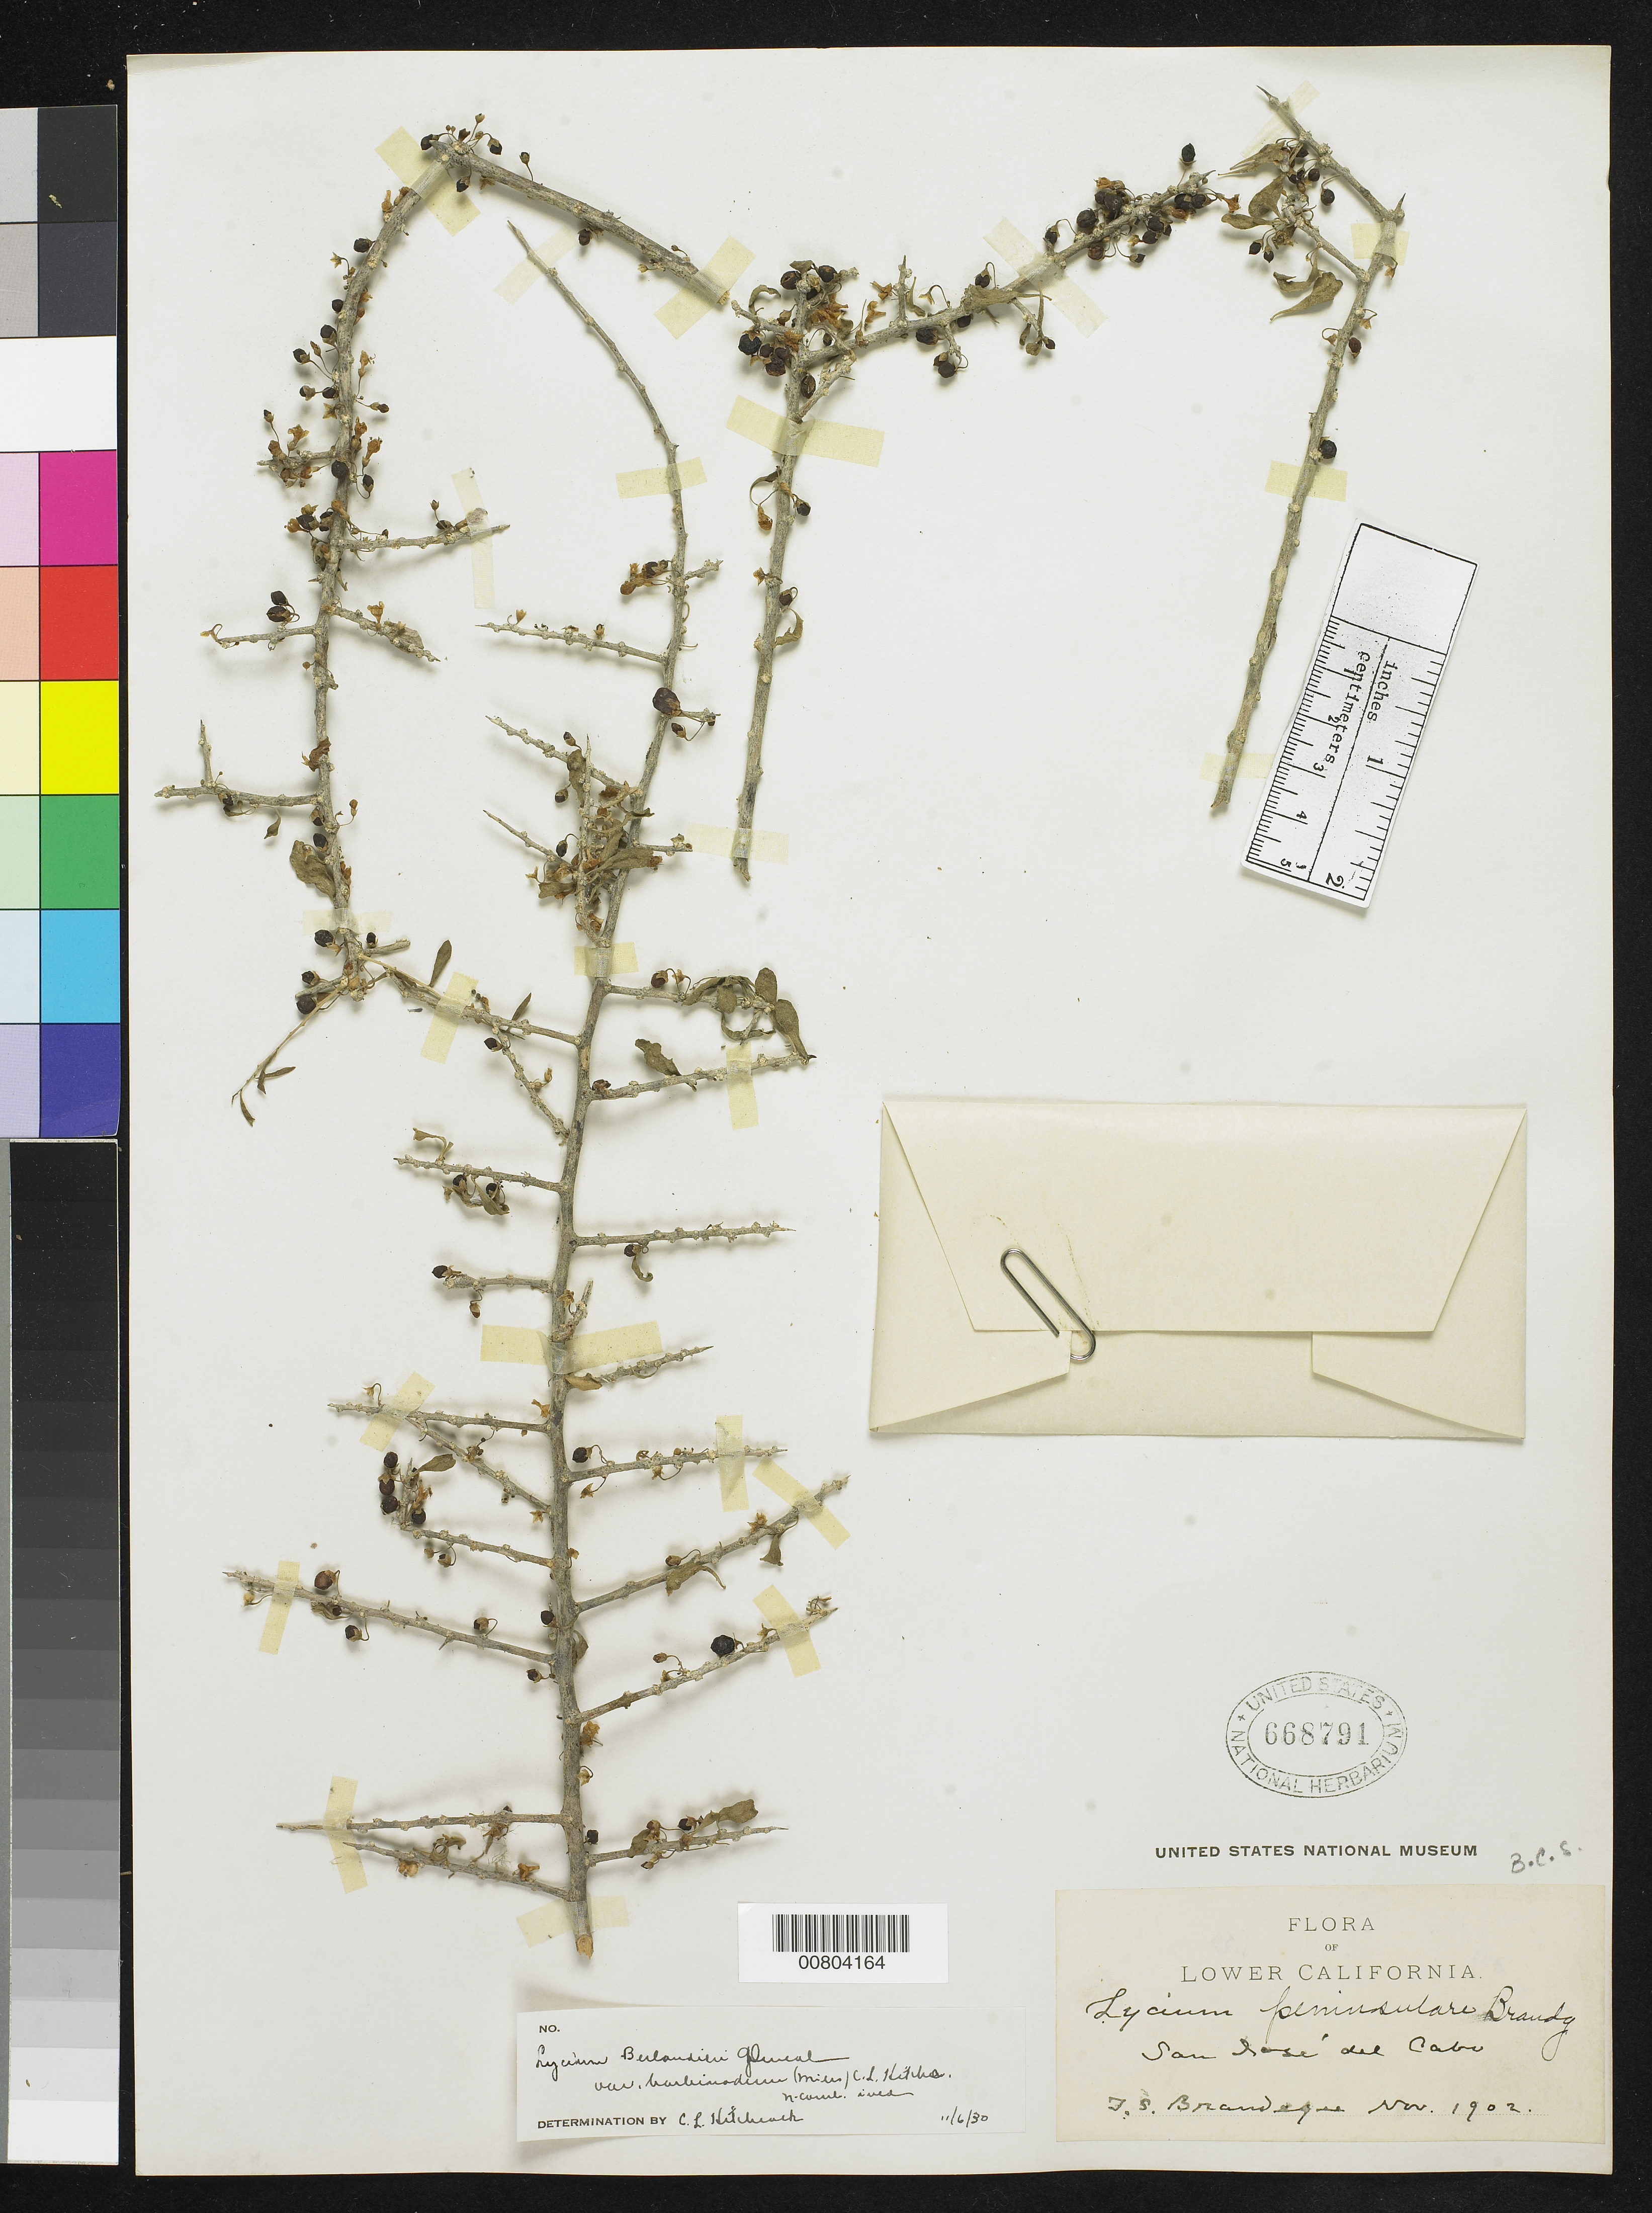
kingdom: Plantae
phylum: Tracheophyta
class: Magnoliopsida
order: Solanales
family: Solanaceae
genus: Lycium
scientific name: Lycium berlandieri var. barbinodum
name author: Dunal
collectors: T. S. Brandegee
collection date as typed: Nov 1902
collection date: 1902-11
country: Mexico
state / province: Baja California Sur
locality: San José del Cabo, Baja California Sur.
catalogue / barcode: US 668791